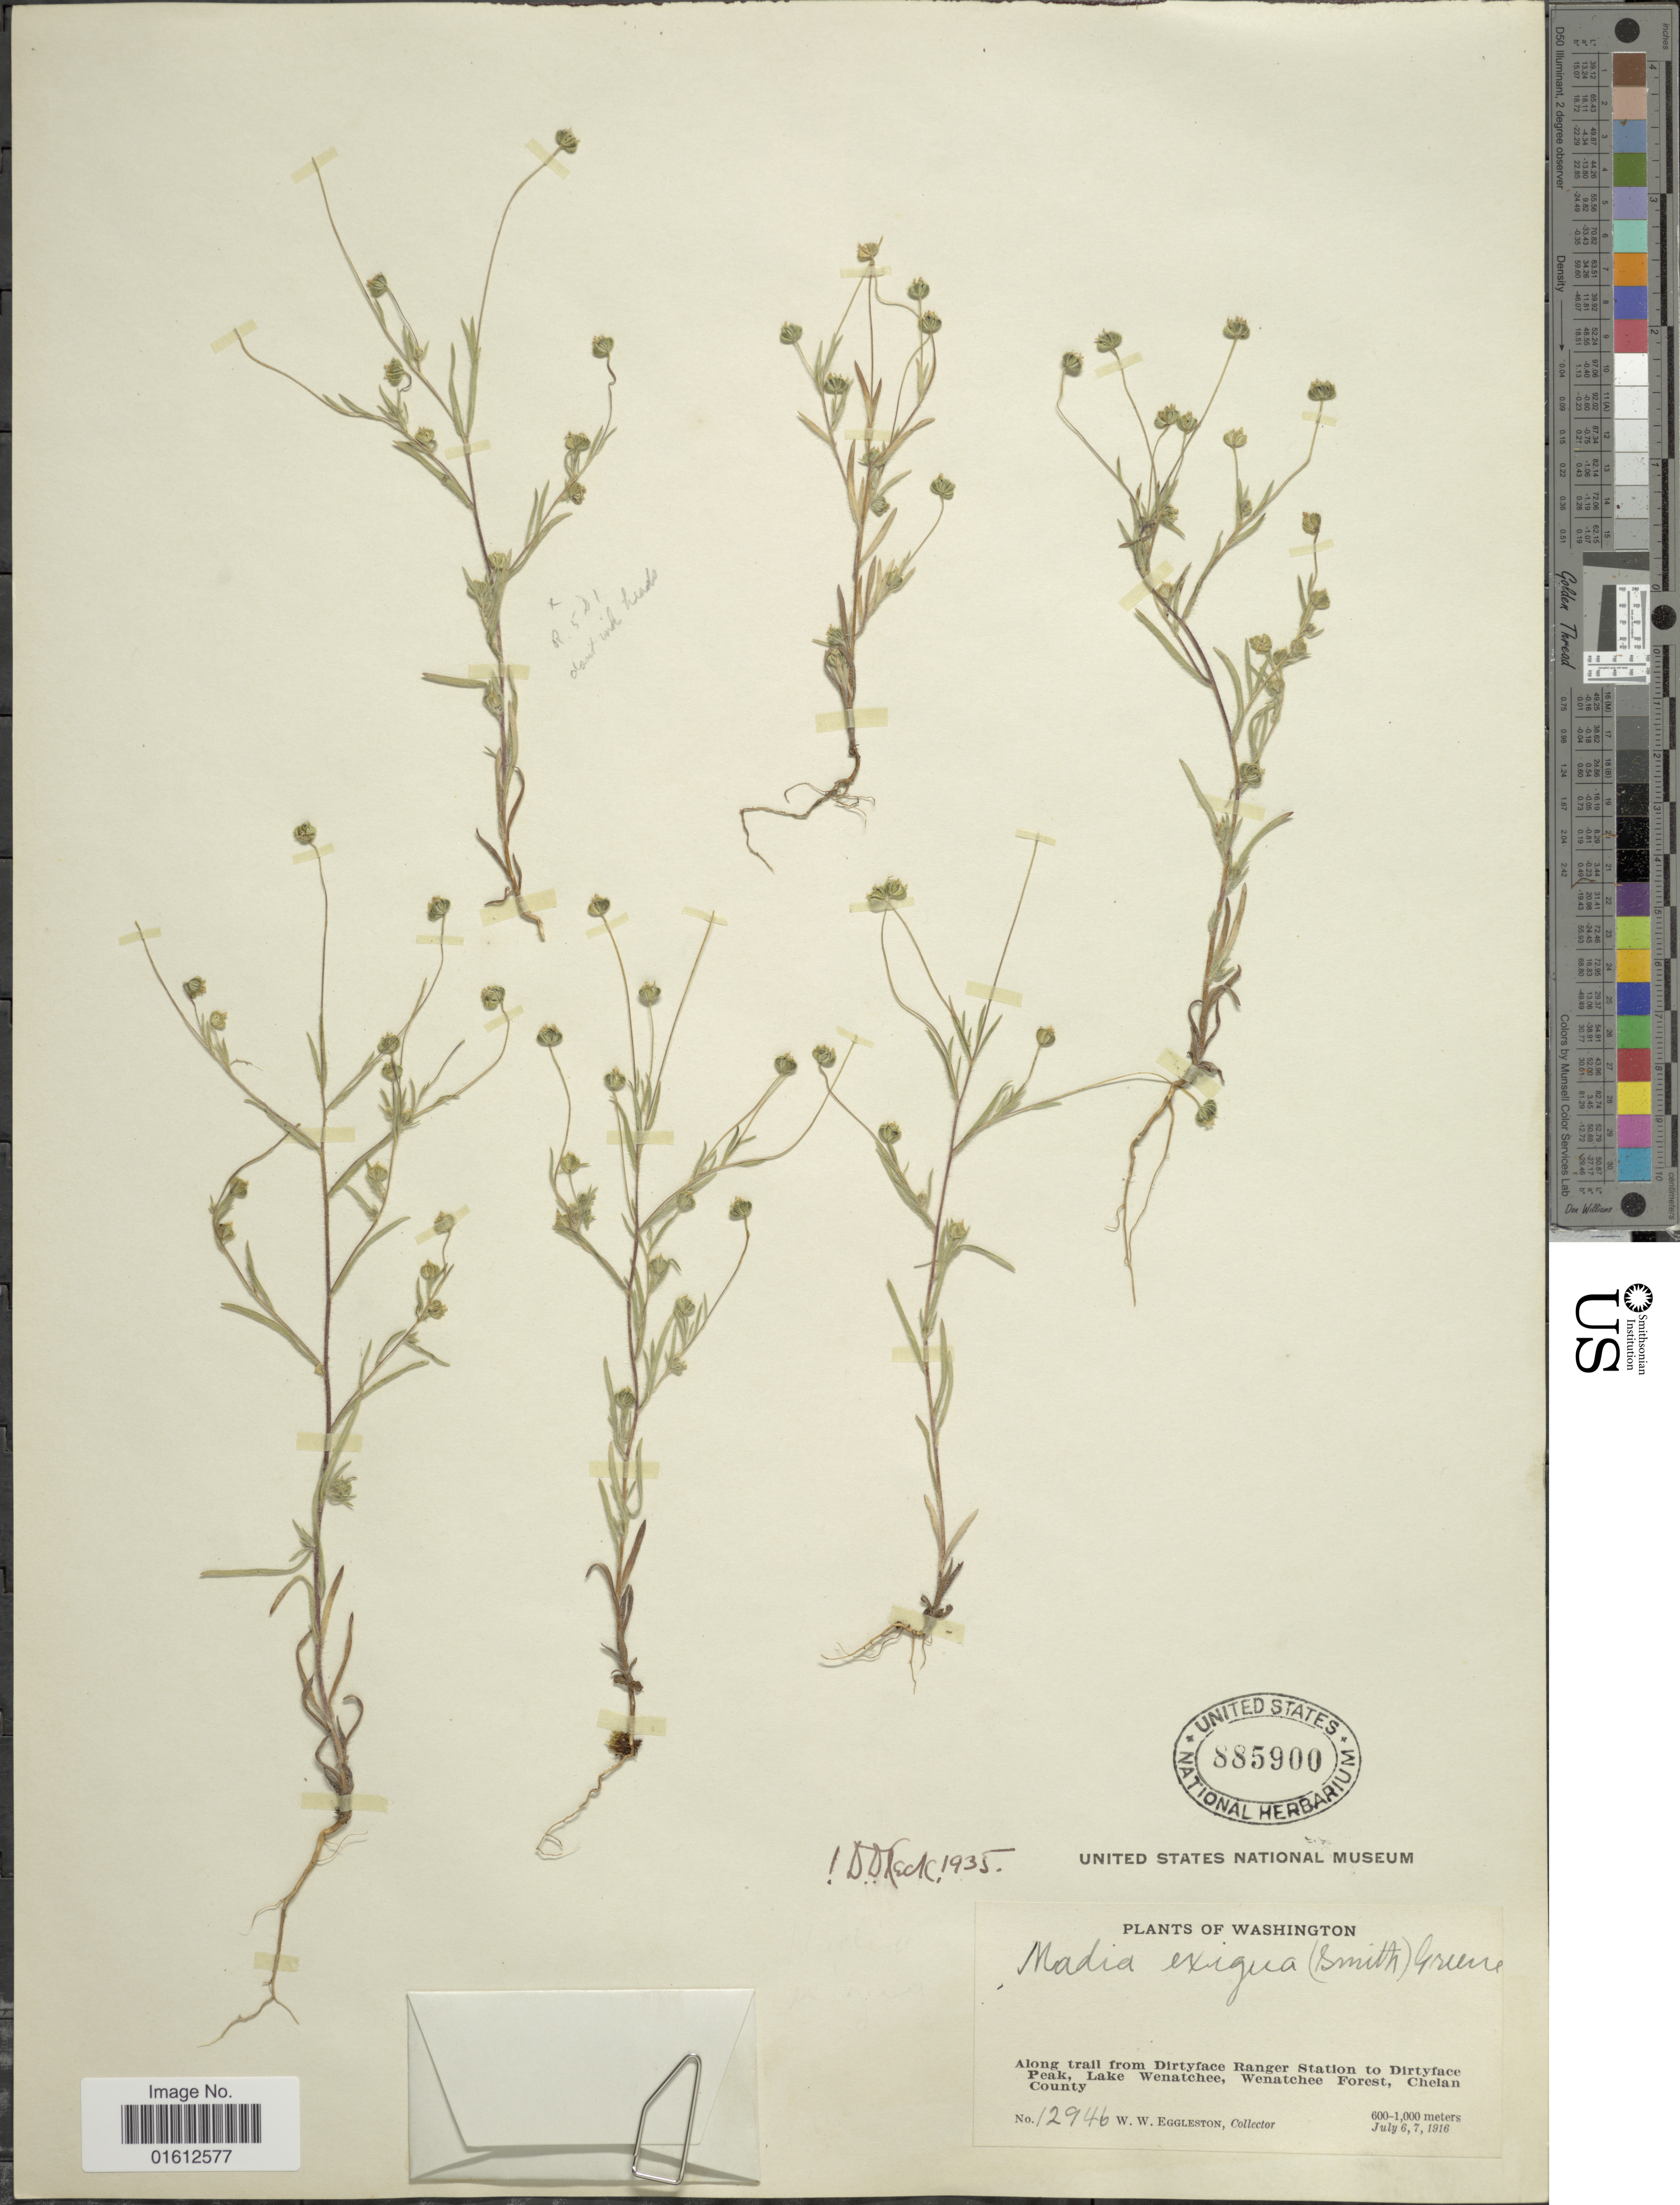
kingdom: Plantae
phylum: Tracheophyta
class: Magnoliopsida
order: Asterales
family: Asteraceae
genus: Madia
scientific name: Madia exigua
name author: (Sm.) A. Gray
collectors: W. W. Eggleston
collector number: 12946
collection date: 1916-07-06/1916-07-07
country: United States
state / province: Washington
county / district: Chelan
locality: Along trail from Dirtyface Ranger Station to Dirtyface Peak, Lake Wenatchee, SWenatchee Forest, Chelan County.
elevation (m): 600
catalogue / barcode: US 885900